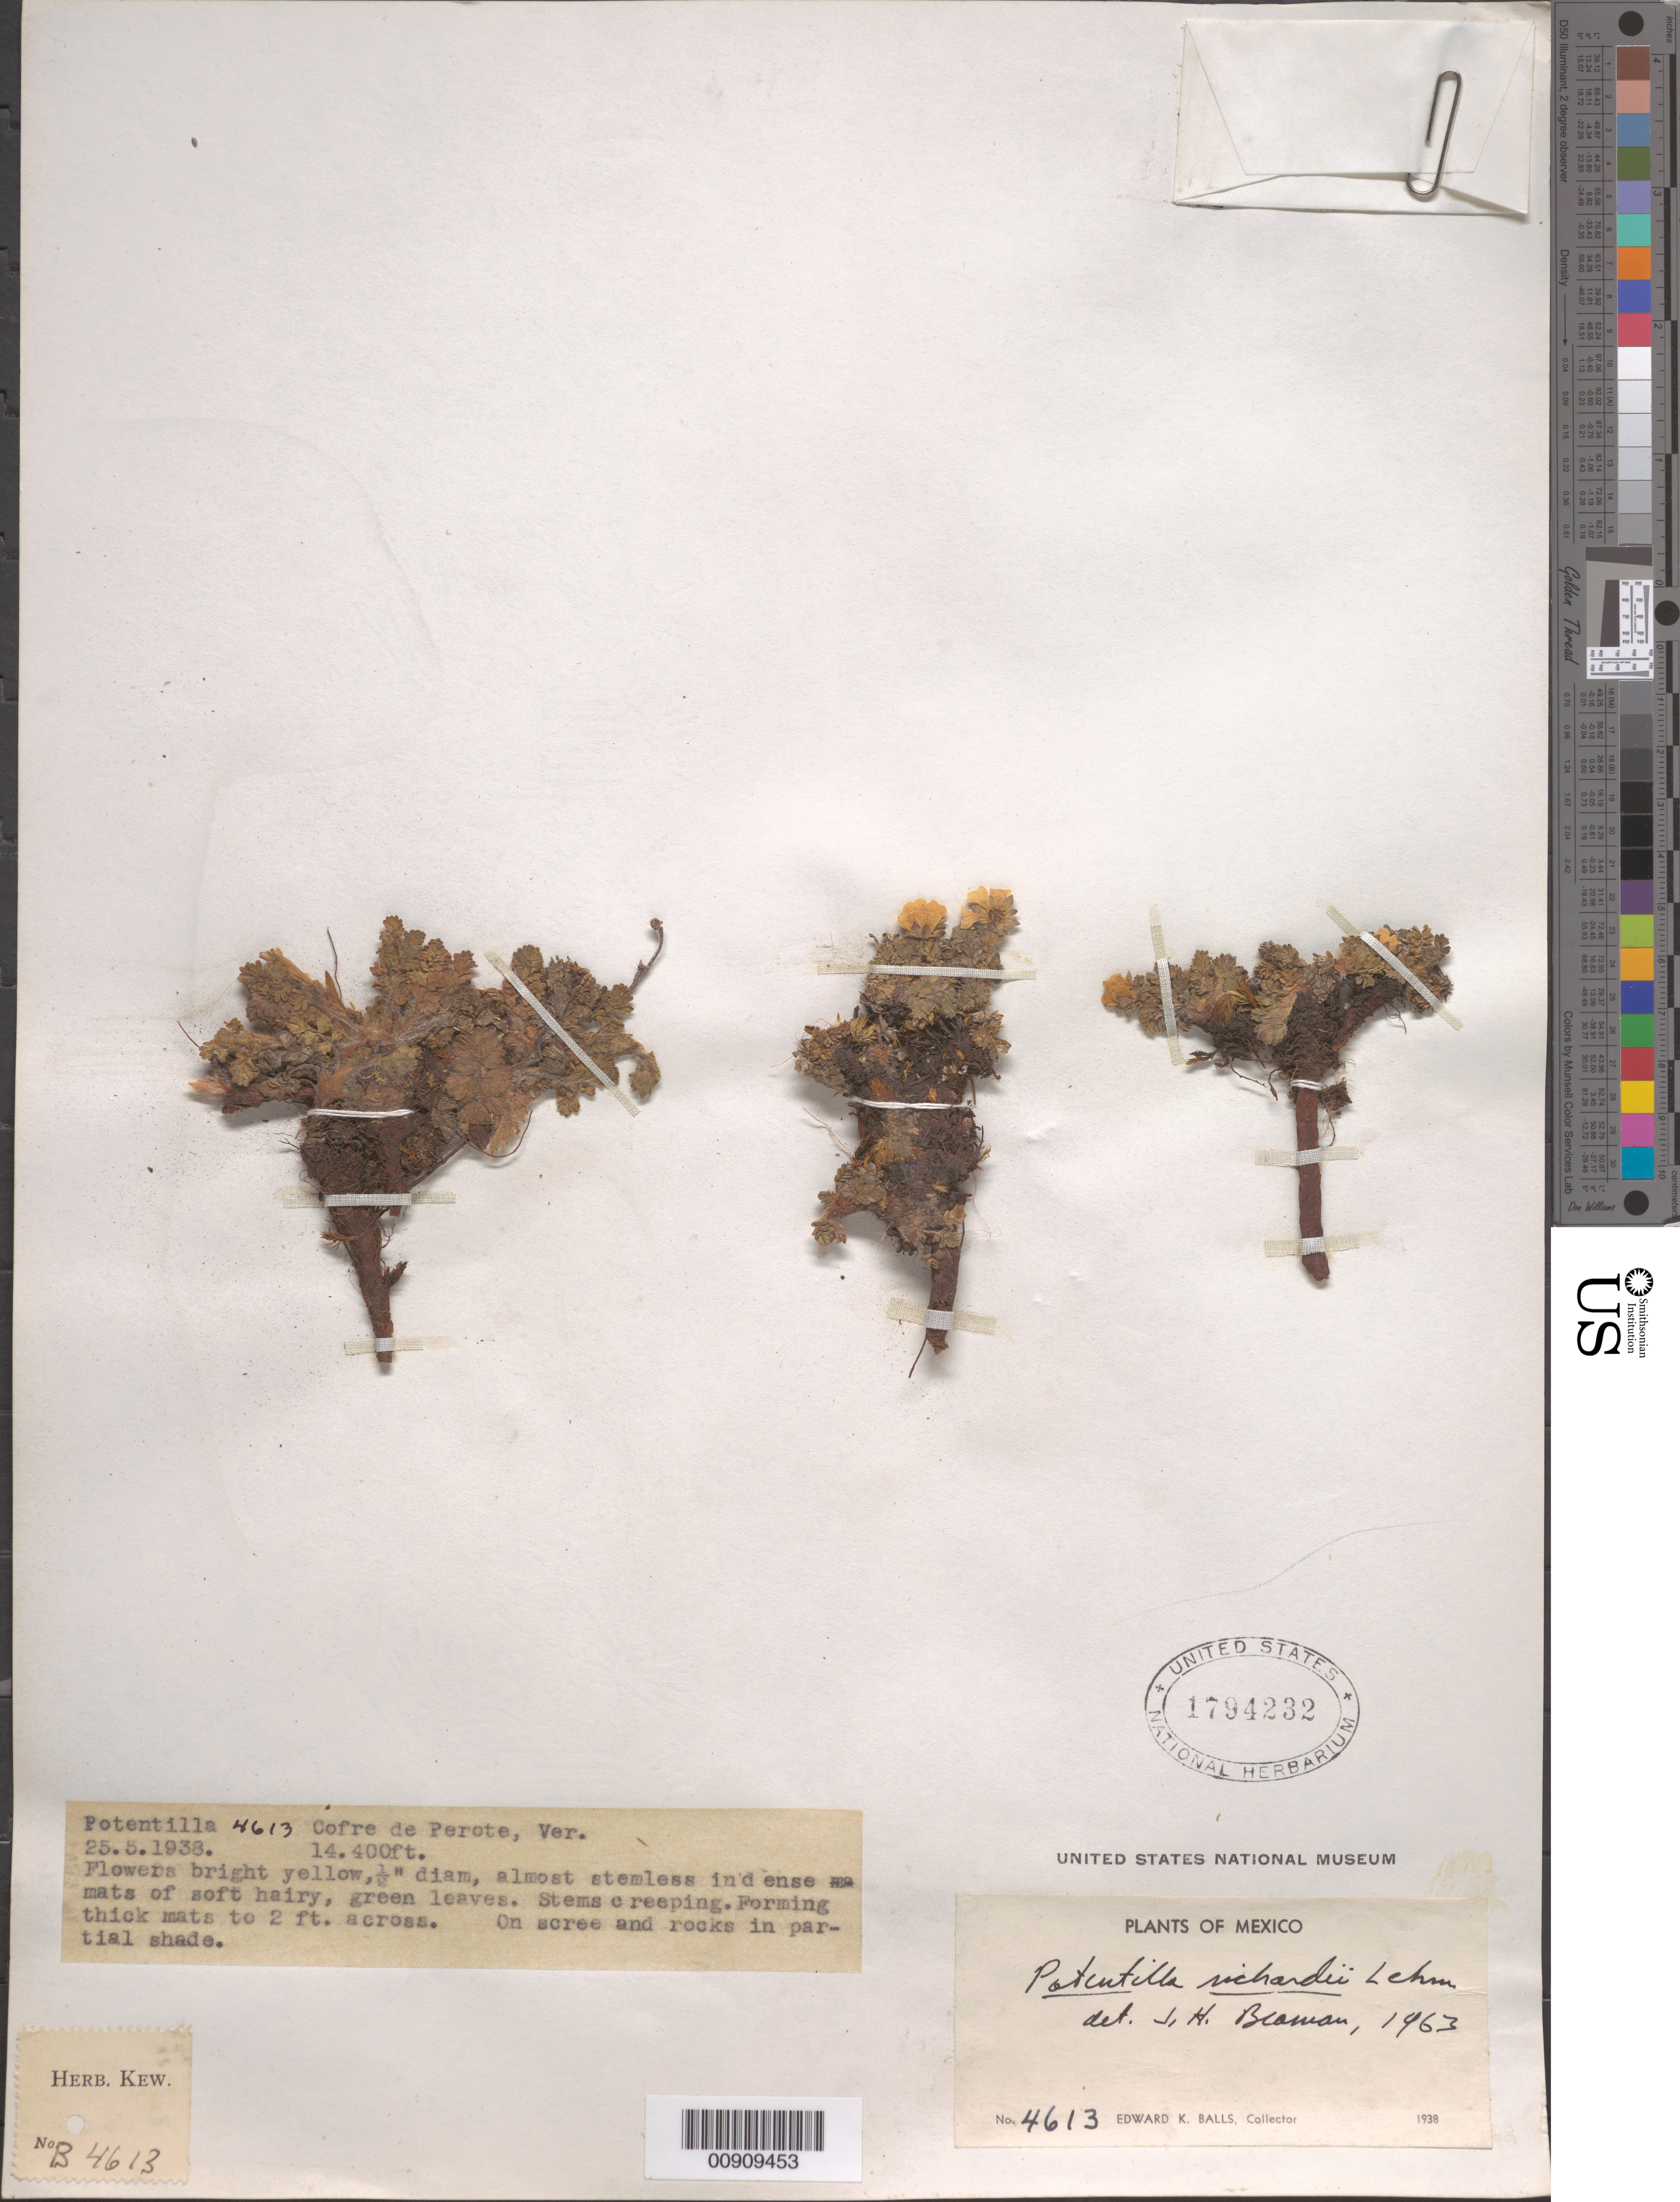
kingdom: Plantae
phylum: Tracheophyta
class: Magnoliopsida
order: Rosales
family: Rosaceae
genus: Potentilla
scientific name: Potentilla richardii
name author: Lehm.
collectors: E. K. Balls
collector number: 4613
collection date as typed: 25 May 1938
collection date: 1938-05-25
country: Mexico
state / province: Veracruz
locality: Cofre de Perote, Veracruz.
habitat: On scree and rocks in partial shade.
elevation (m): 4389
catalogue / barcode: US 1794232